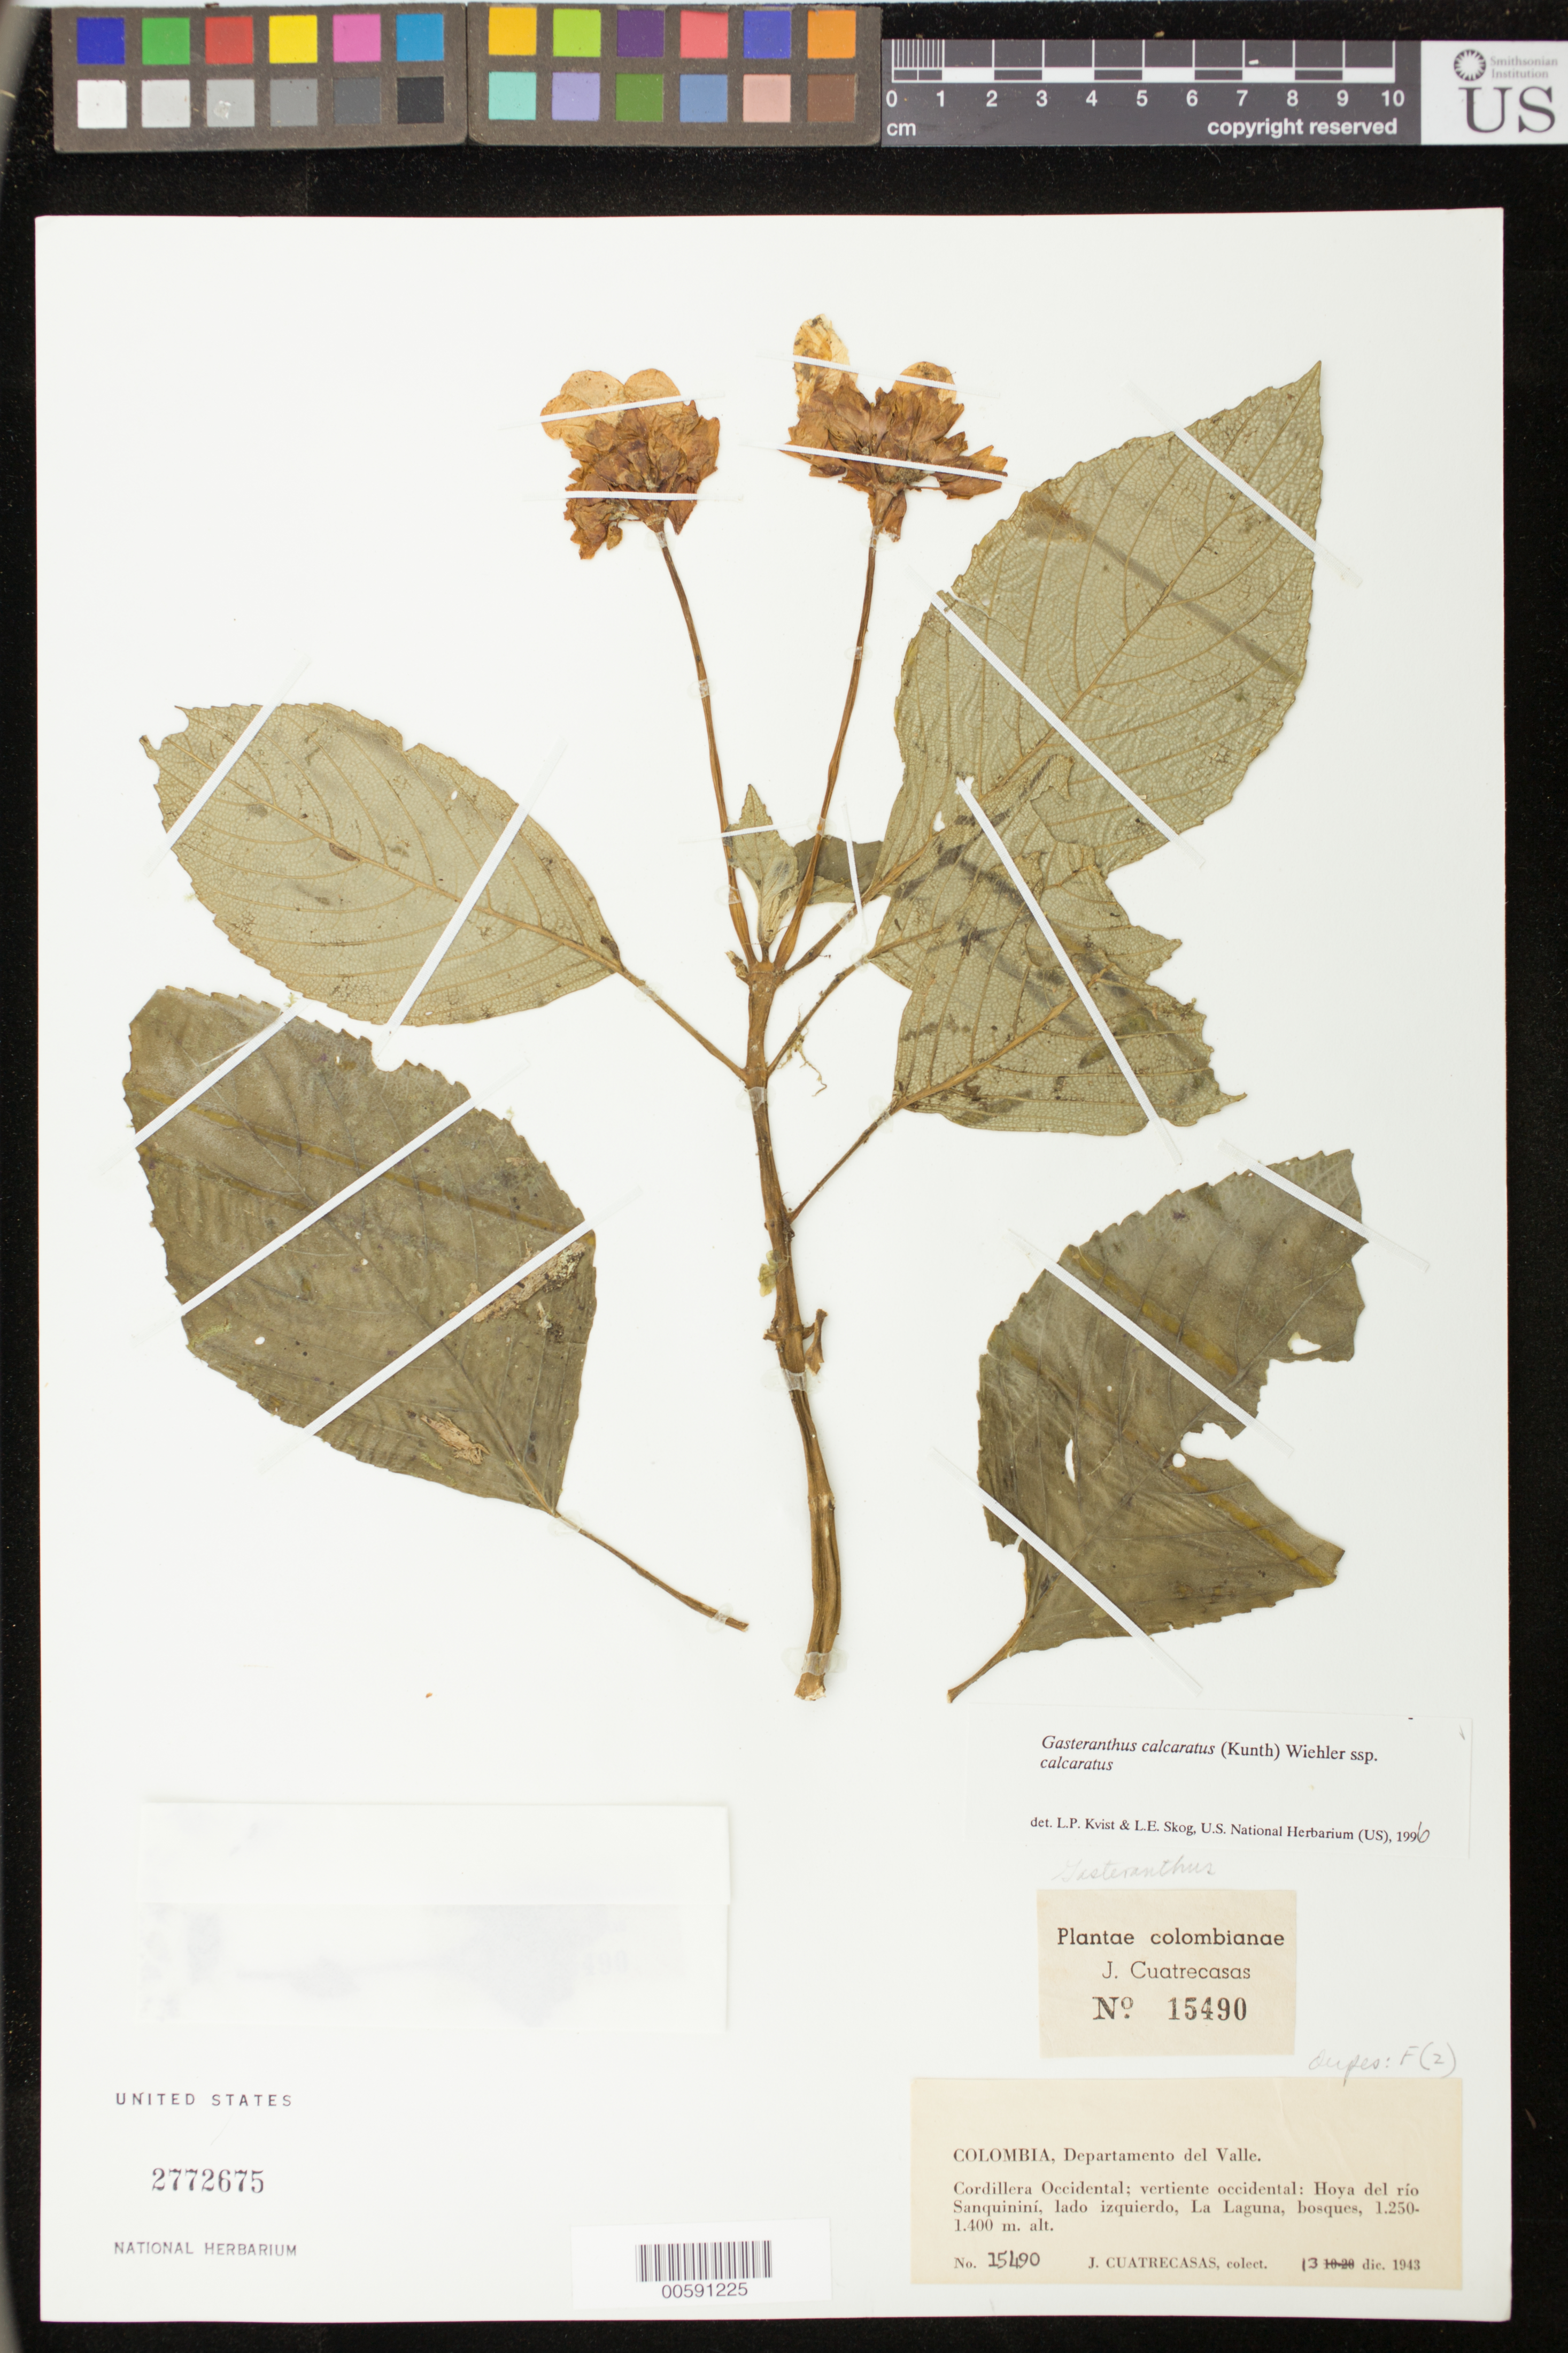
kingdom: Plantae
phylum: Tracheophyta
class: Magnoliopsida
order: Lamiales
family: Gesneriaceae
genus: Gasteranthus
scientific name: Gasteranthus calcaratus subsp. calcaratus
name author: (Kunth) Wiehler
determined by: Skog, Laurence E.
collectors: J. Cuatrecasas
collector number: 15490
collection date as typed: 13 Dec 1943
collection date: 1943-12-13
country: Colombia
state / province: Valle del Cauca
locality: Cordillera Occidental; vertiente occidental: hoya del río Sanquininí, lado izquierdo, La Laguna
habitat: Bosques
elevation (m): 1250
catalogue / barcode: US 2772675